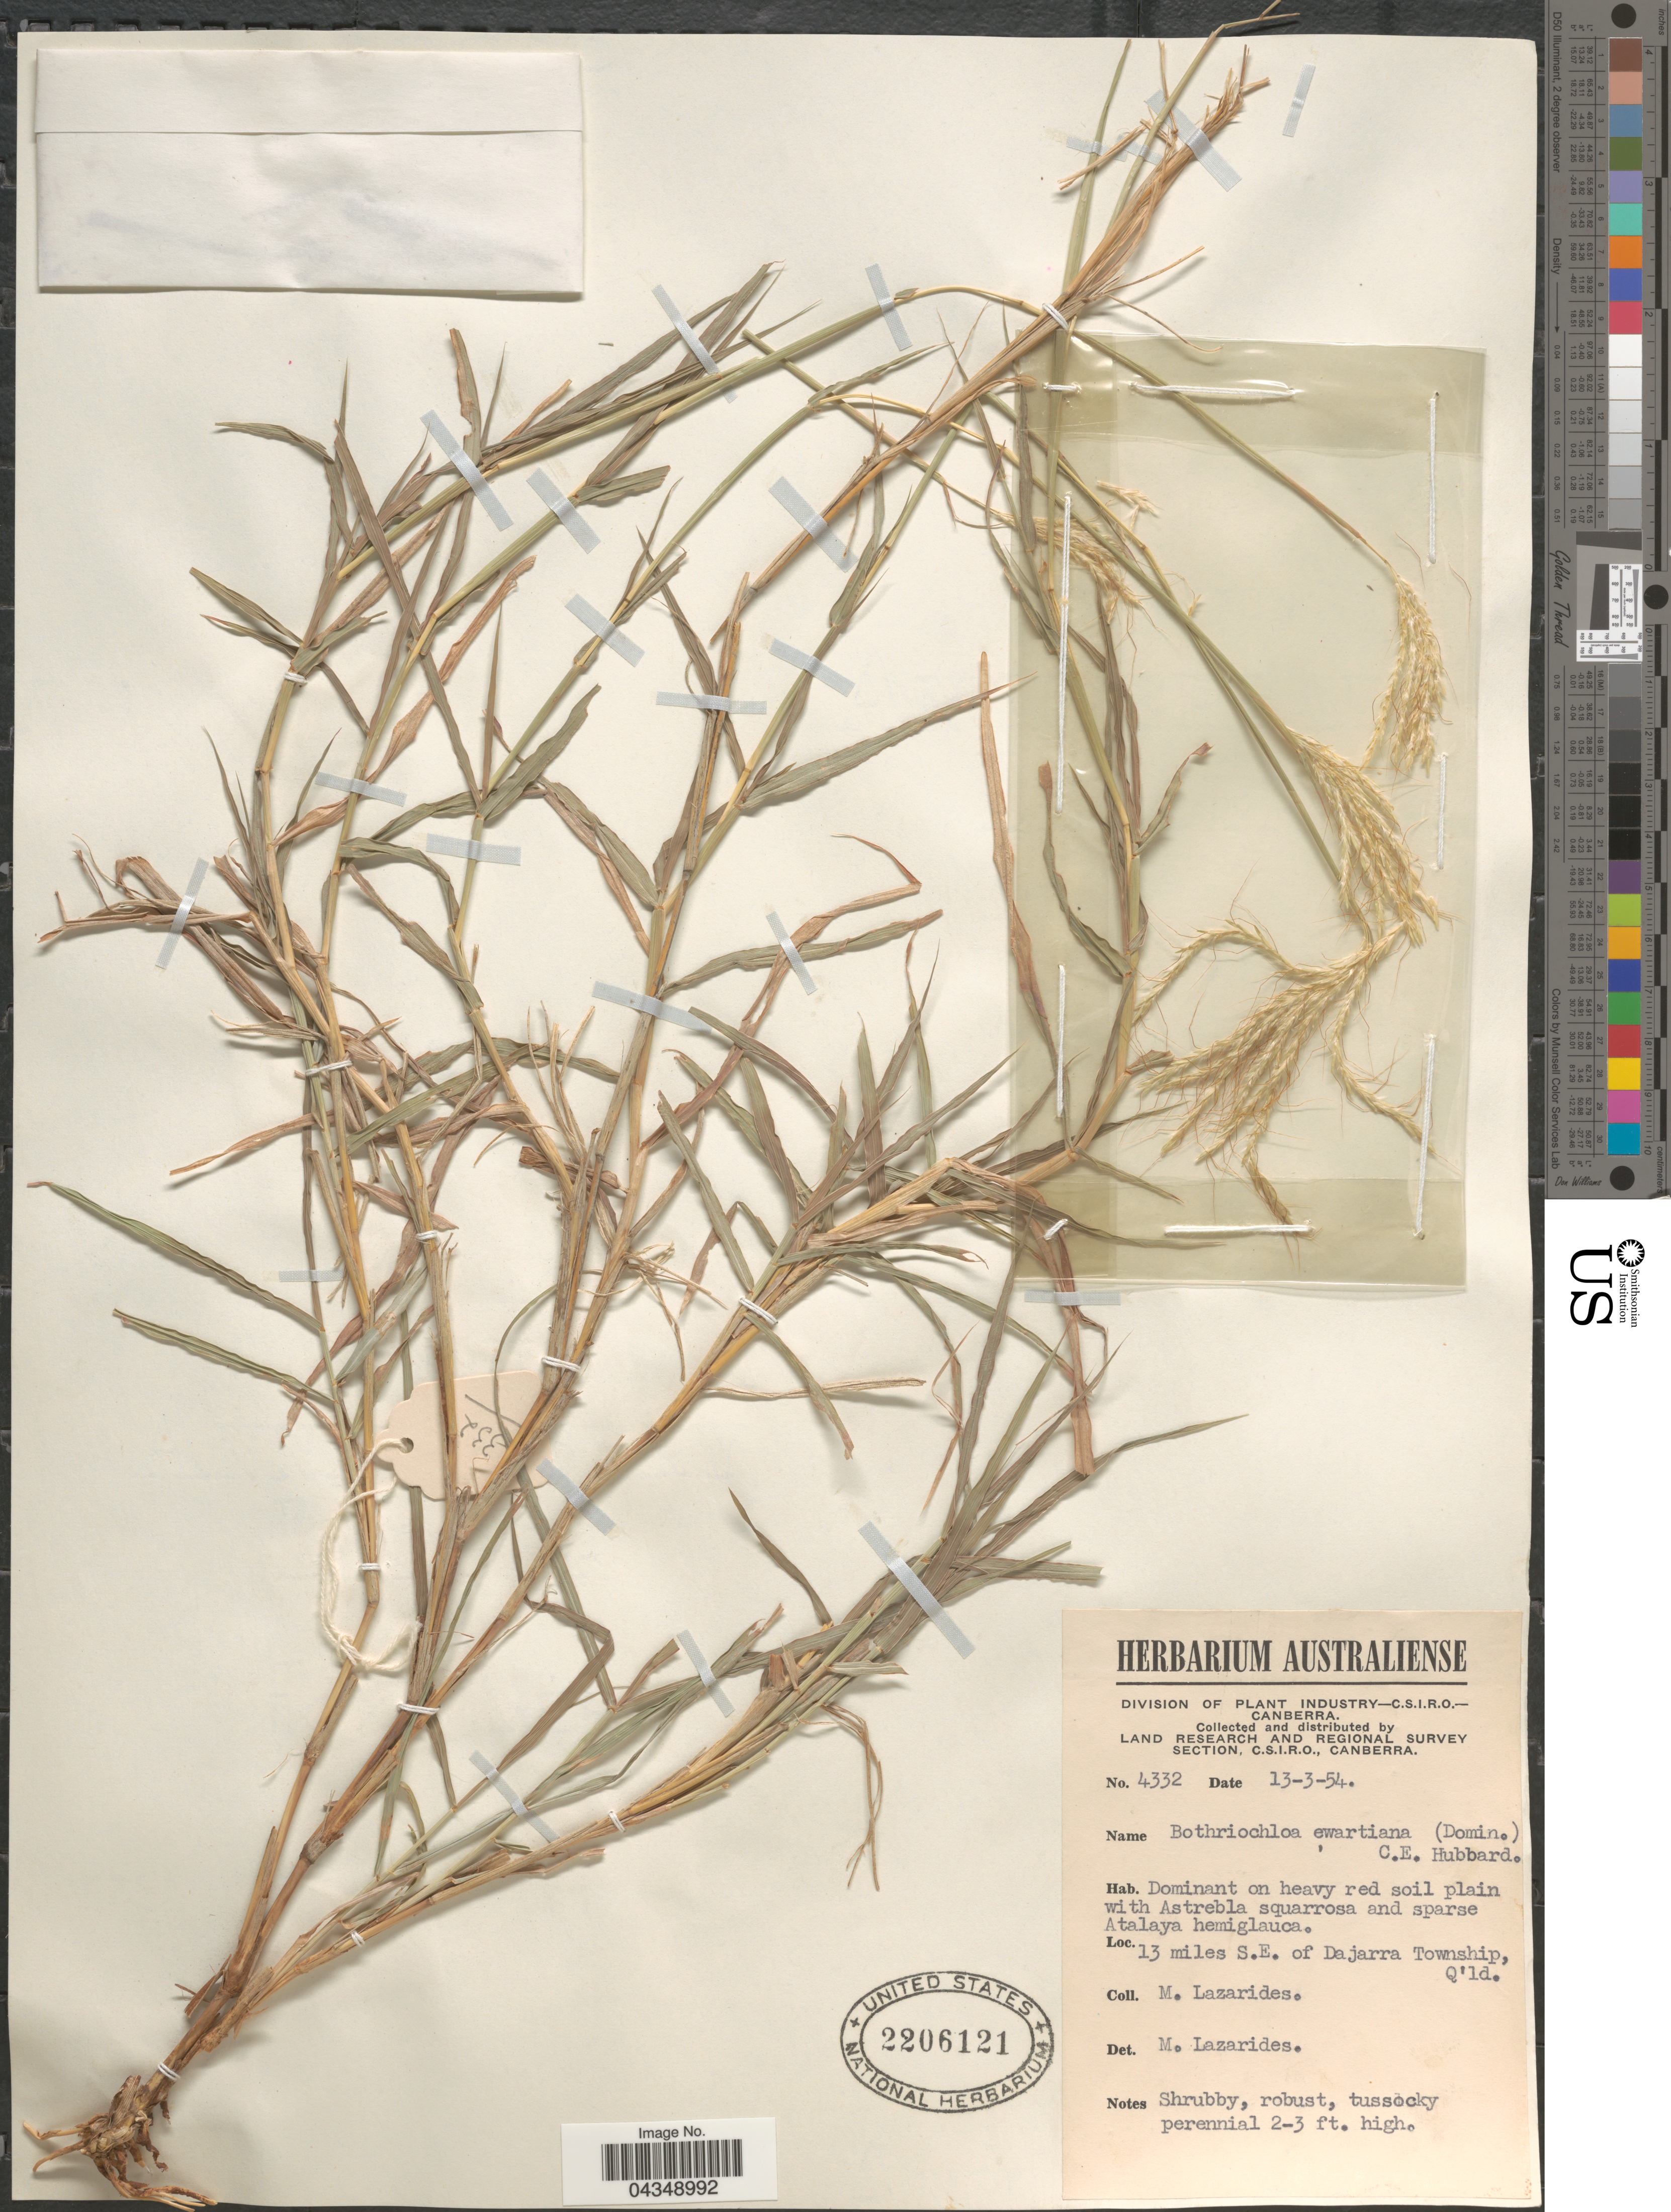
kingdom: Plantae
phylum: Tracheophyta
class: Liliopsida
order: Poales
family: Poaceae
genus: Bothriochloa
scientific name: Bothriochloa ewartiana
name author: (Domin) C. E. Hubb.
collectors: M. Lazarides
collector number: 4332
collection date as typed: Transcribed d/m/y: 13/3/54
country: Australia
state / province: Queensland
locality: Land Research and Regional Survey Section. 13 miles S.E. of Dajarra Township, Q'ld.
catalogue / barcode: US 2206121